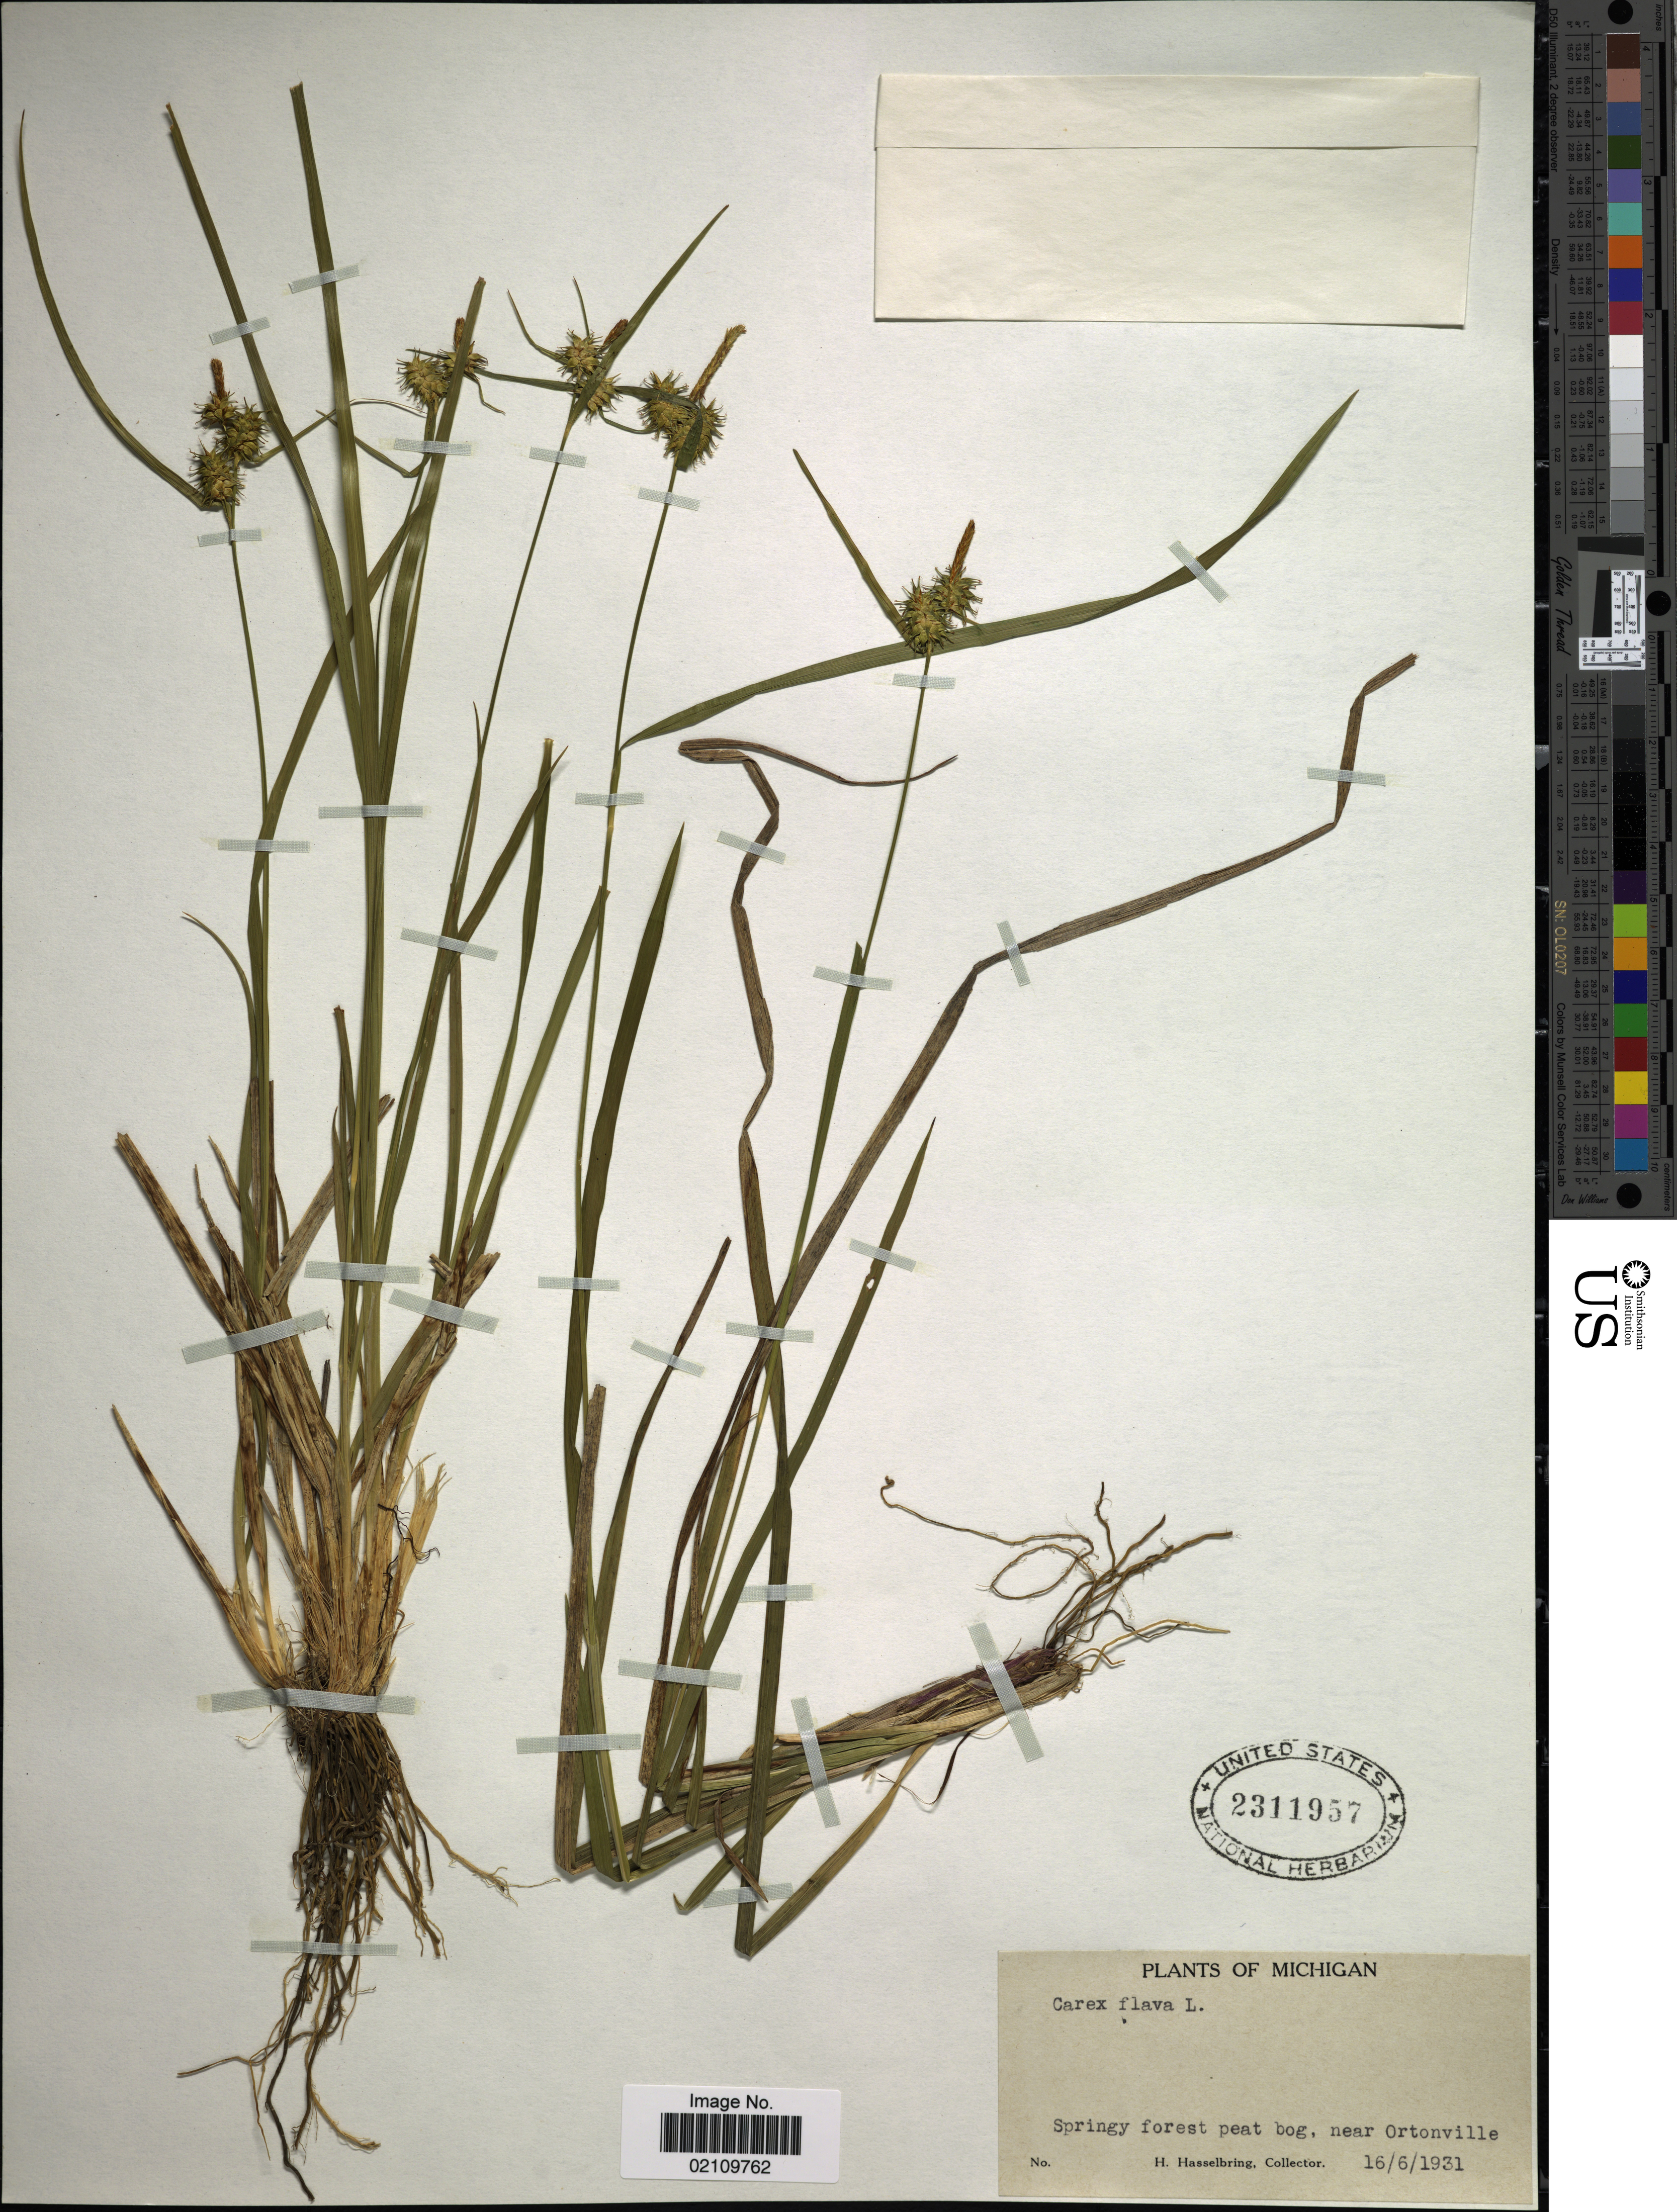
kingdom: Plantae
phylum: Tracheophyta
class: Liliopsida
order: Poales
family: Cyperaceae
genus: Carex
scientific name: Carex flava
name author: L.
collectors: H. Hasselbring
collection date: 1931-06-16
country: United States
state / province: Michigan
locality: Near Ortonville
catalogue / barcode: US 2311957